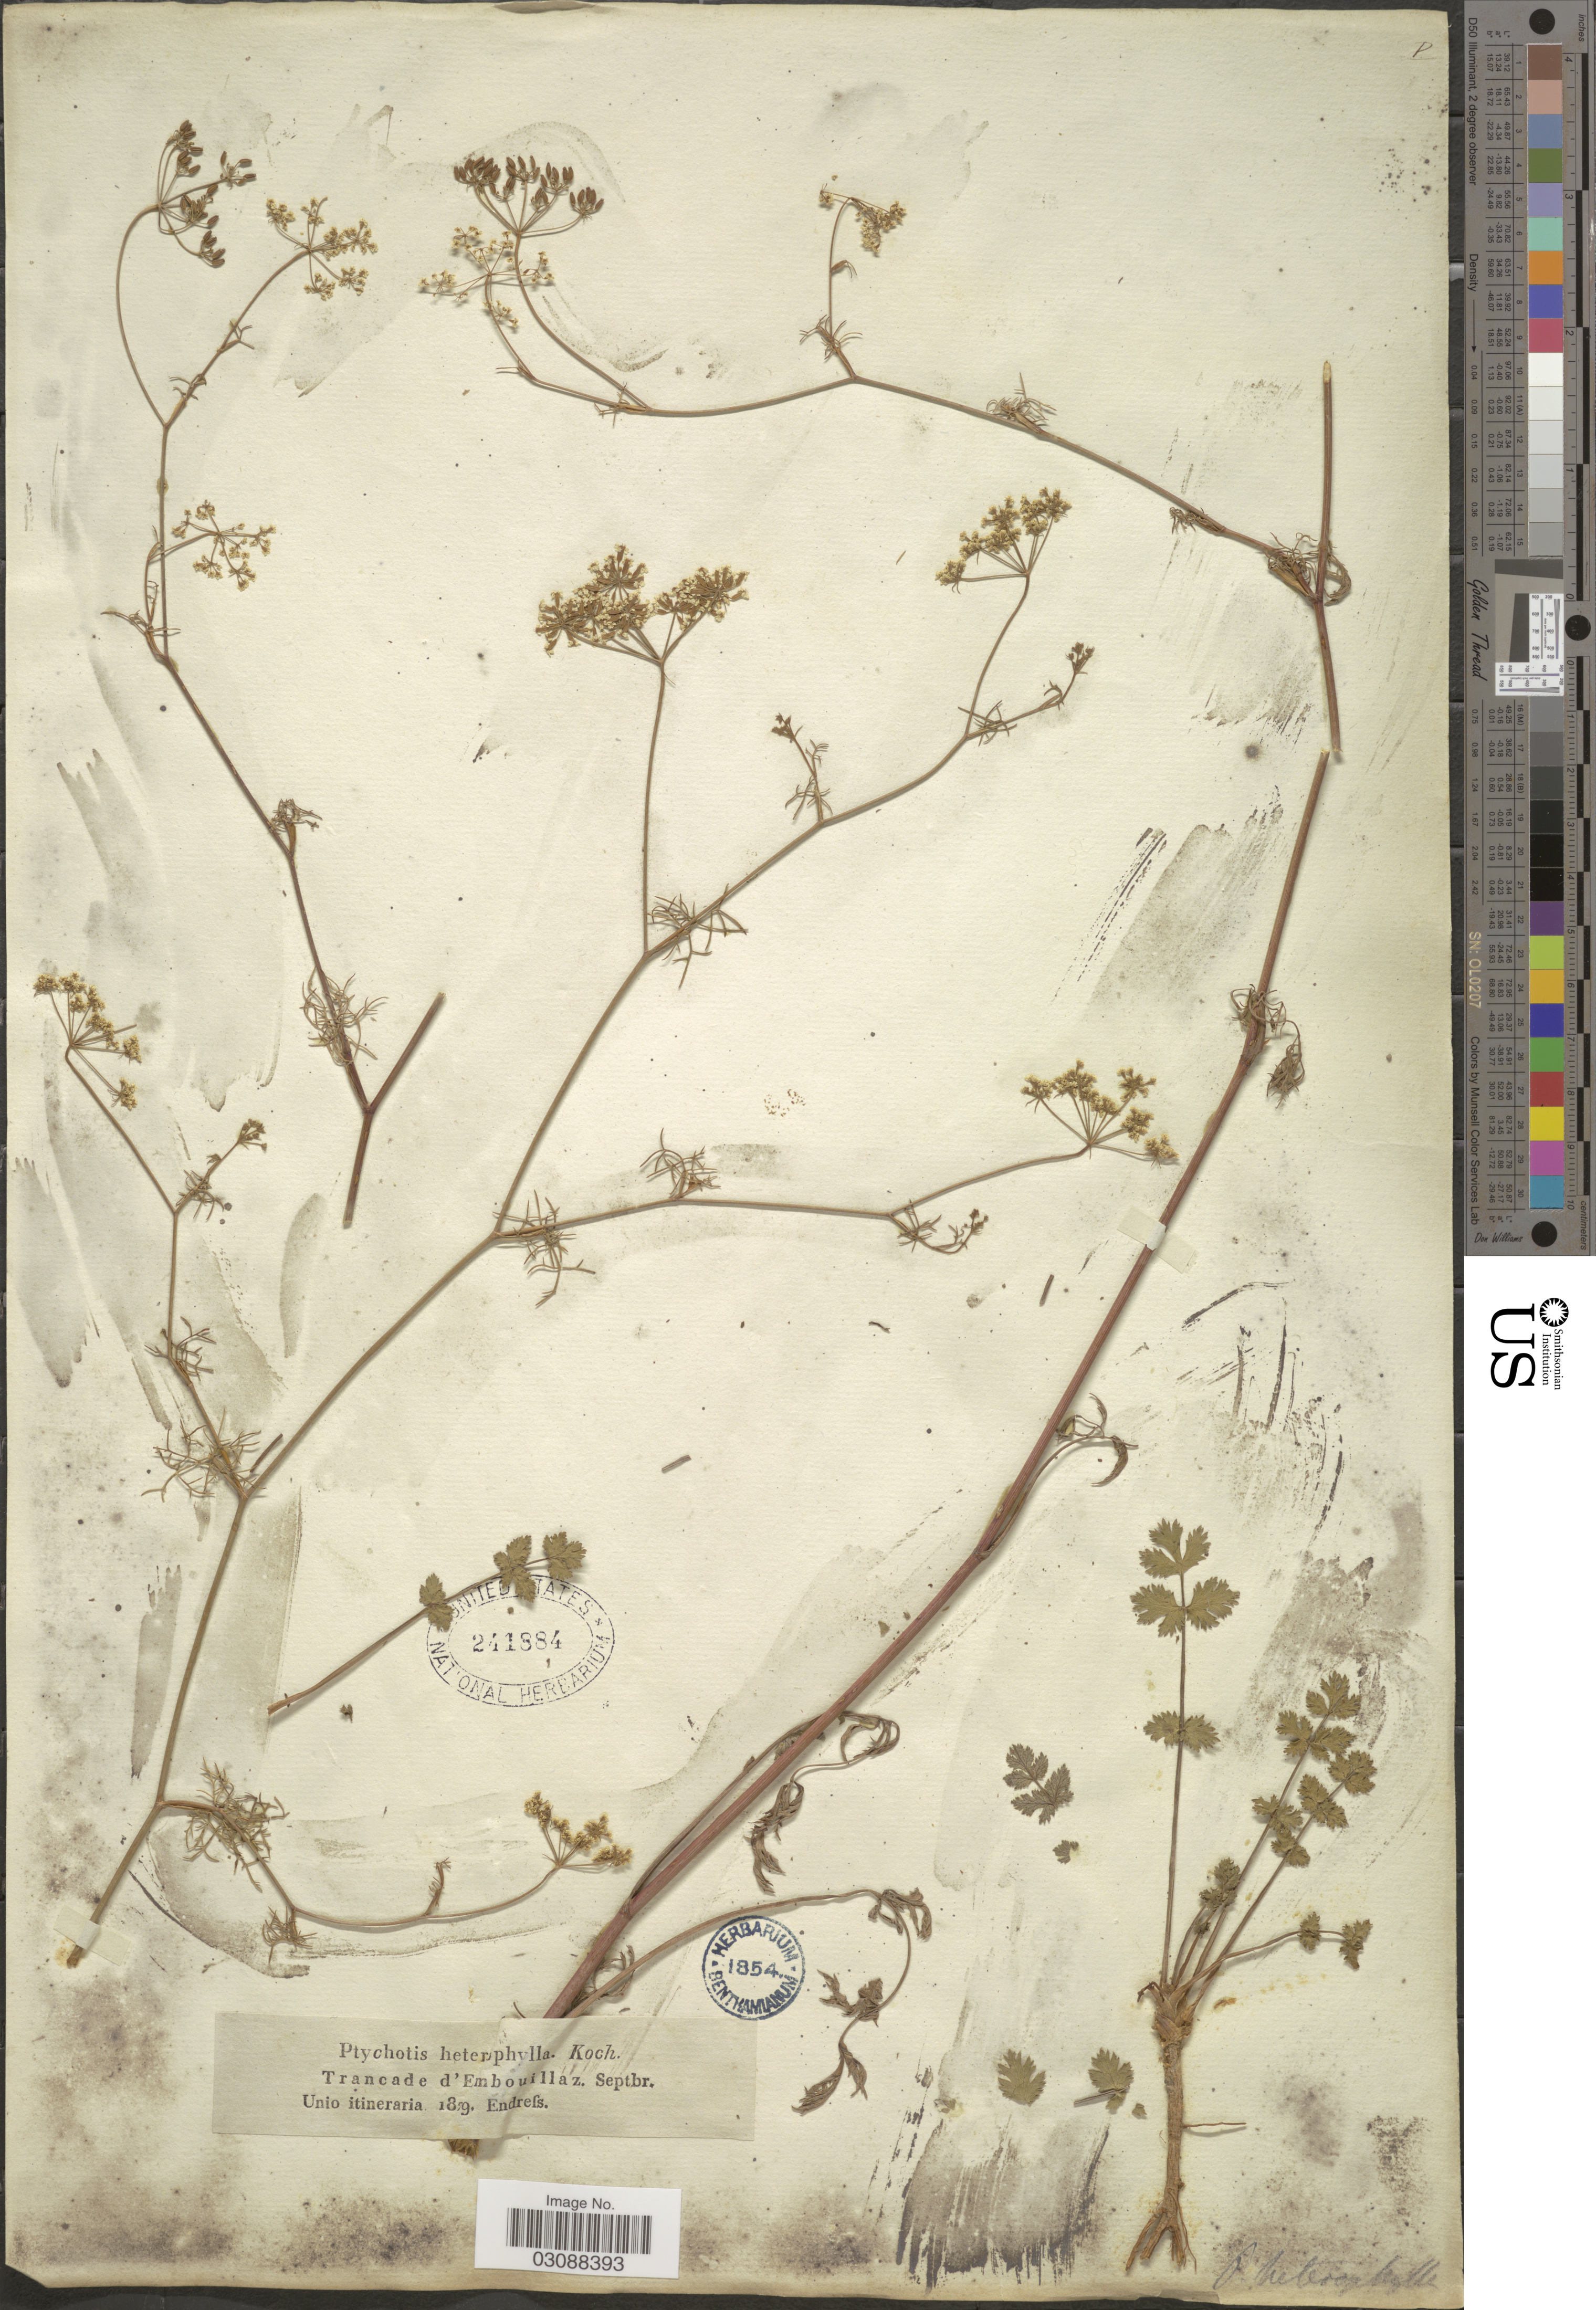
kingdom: Plantae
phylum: Tracheophyta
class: Magnoliopsida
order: Apiales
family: Apiaceae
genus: Meum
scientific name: Meum heterophyllum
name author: Moench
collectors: Endrefs, --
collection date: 1829-09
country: France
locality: Trancade d'Embouillaz.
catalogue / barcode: US 241884